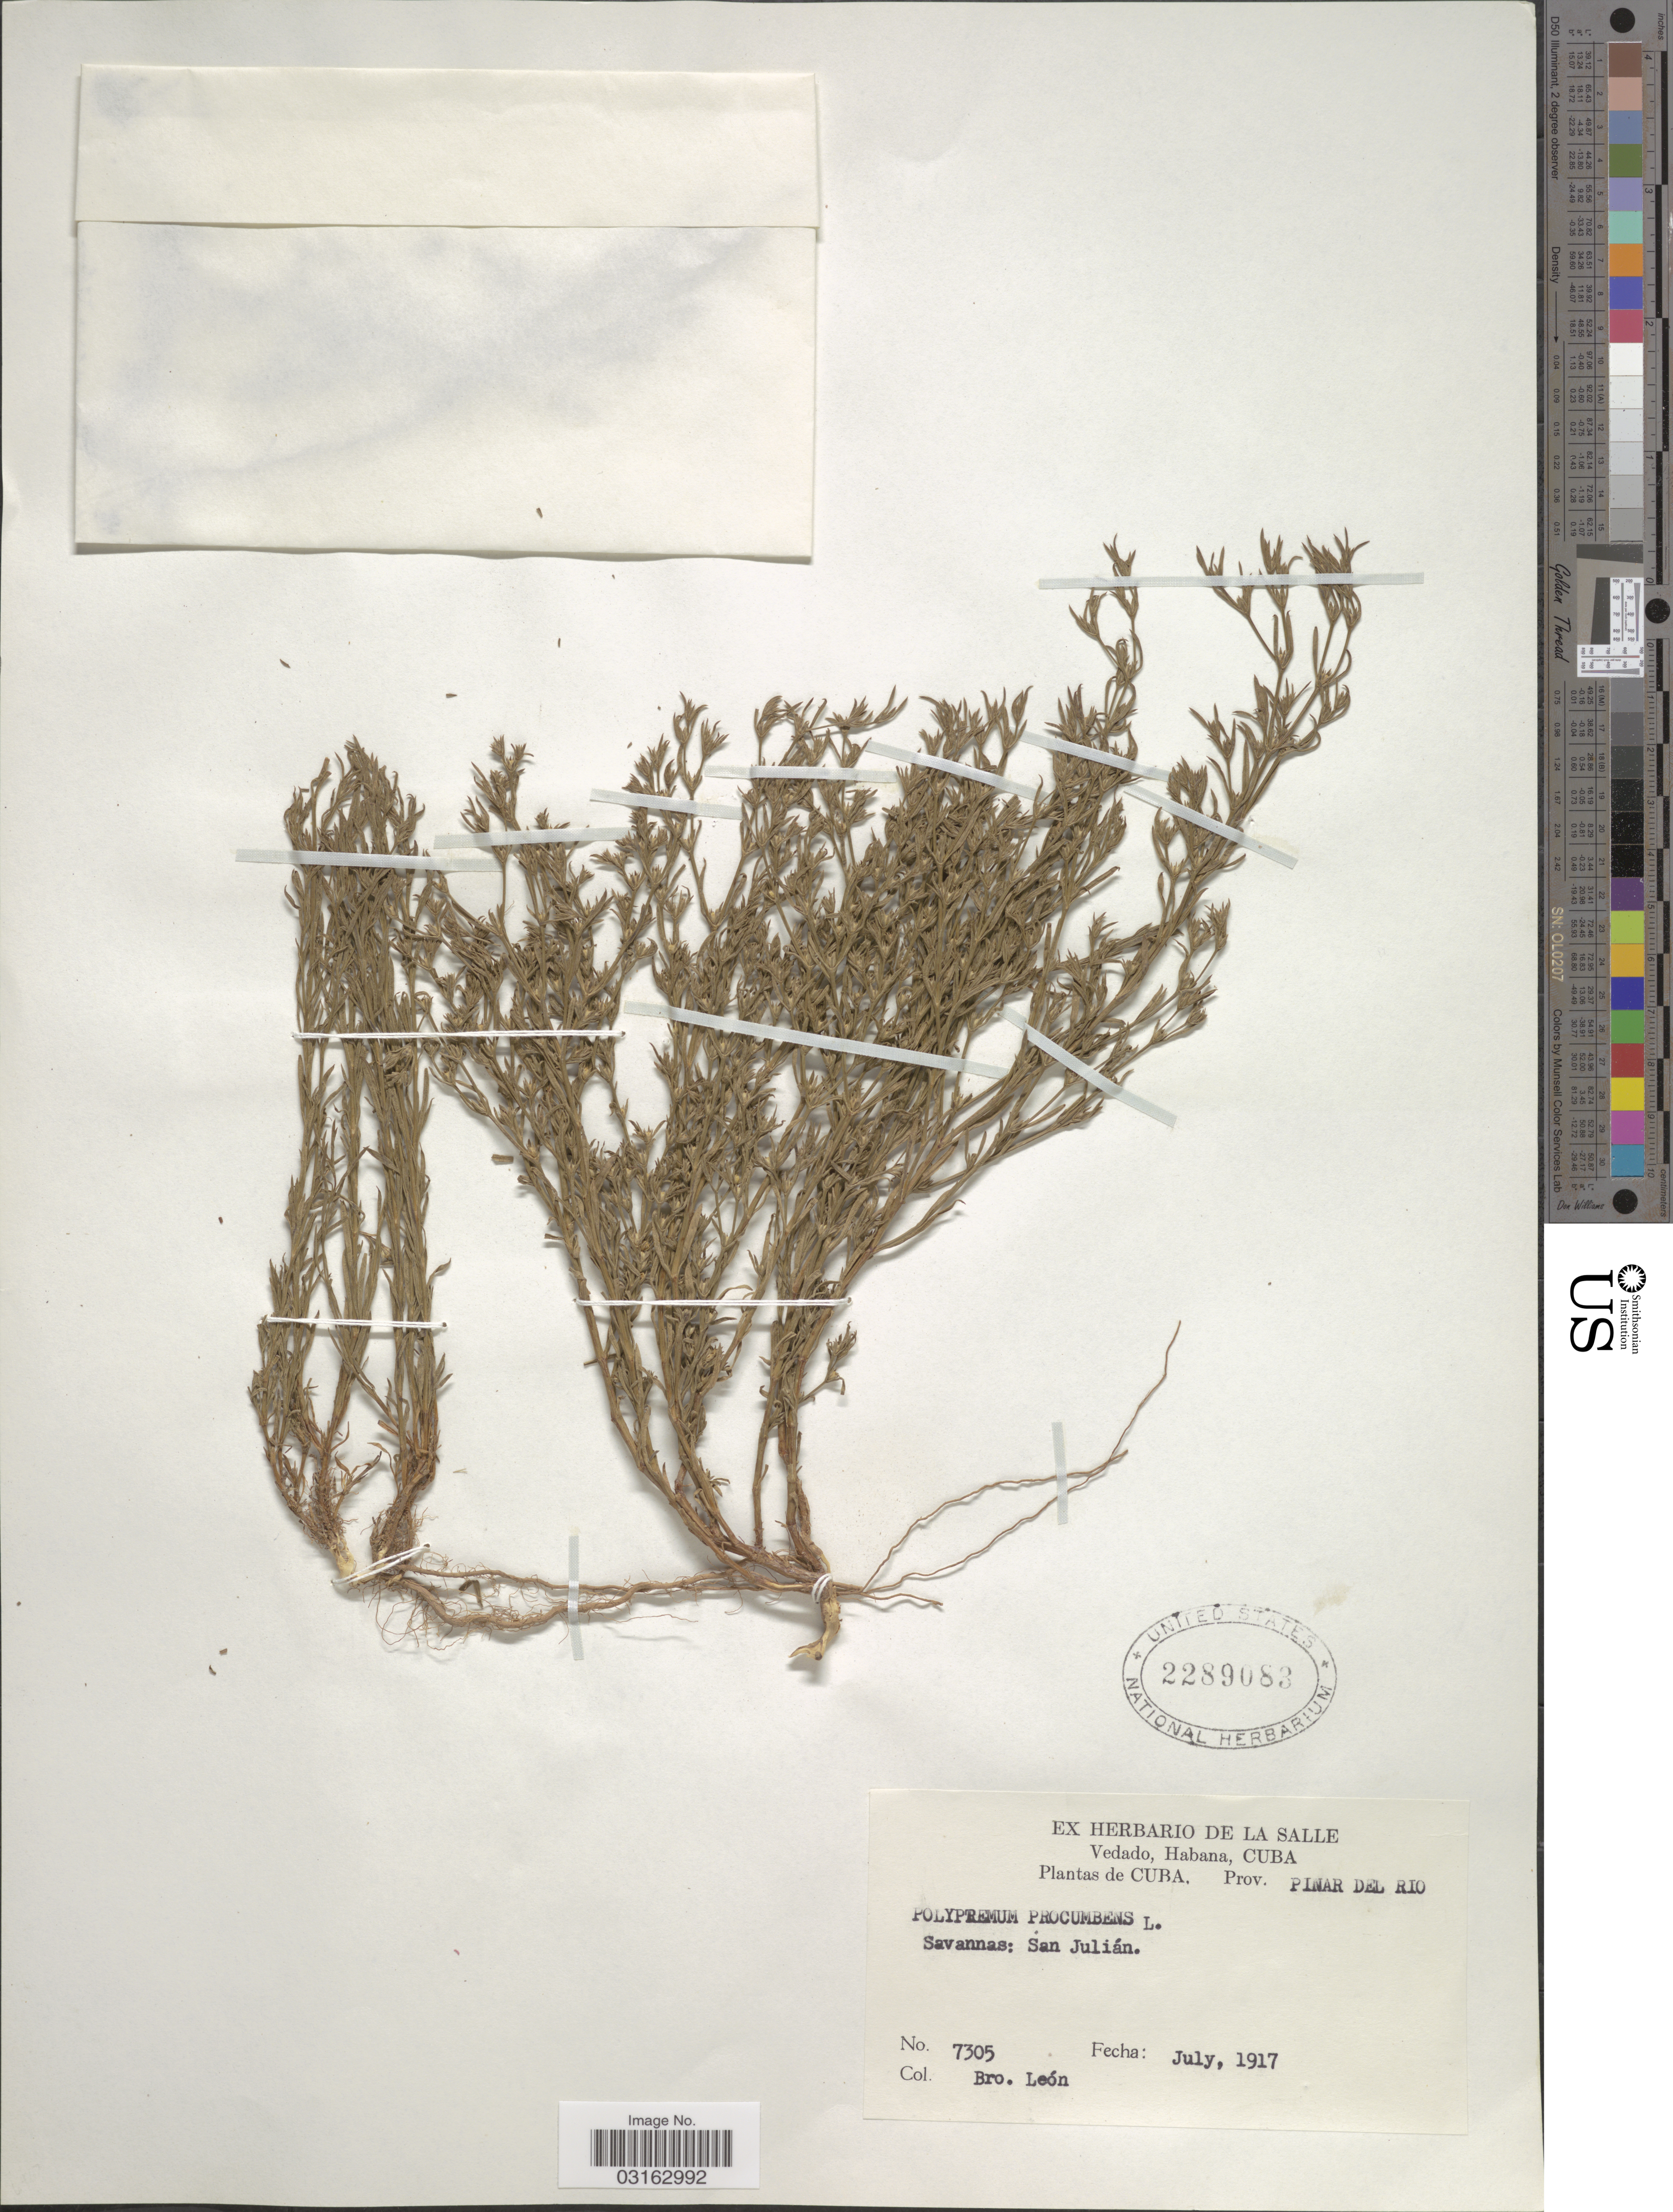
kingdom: Plantae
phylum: Tracheophyta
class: Magnoliopsida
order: Lamiales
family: Tetrachondraceae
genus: Polypremum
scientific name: Polypremum procumbens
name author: L.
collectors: Bro. León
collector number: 7305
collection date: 1917-07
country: Cuba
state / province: Pinar del Río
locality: Savannas: San Julián.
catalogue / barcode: US 2289083